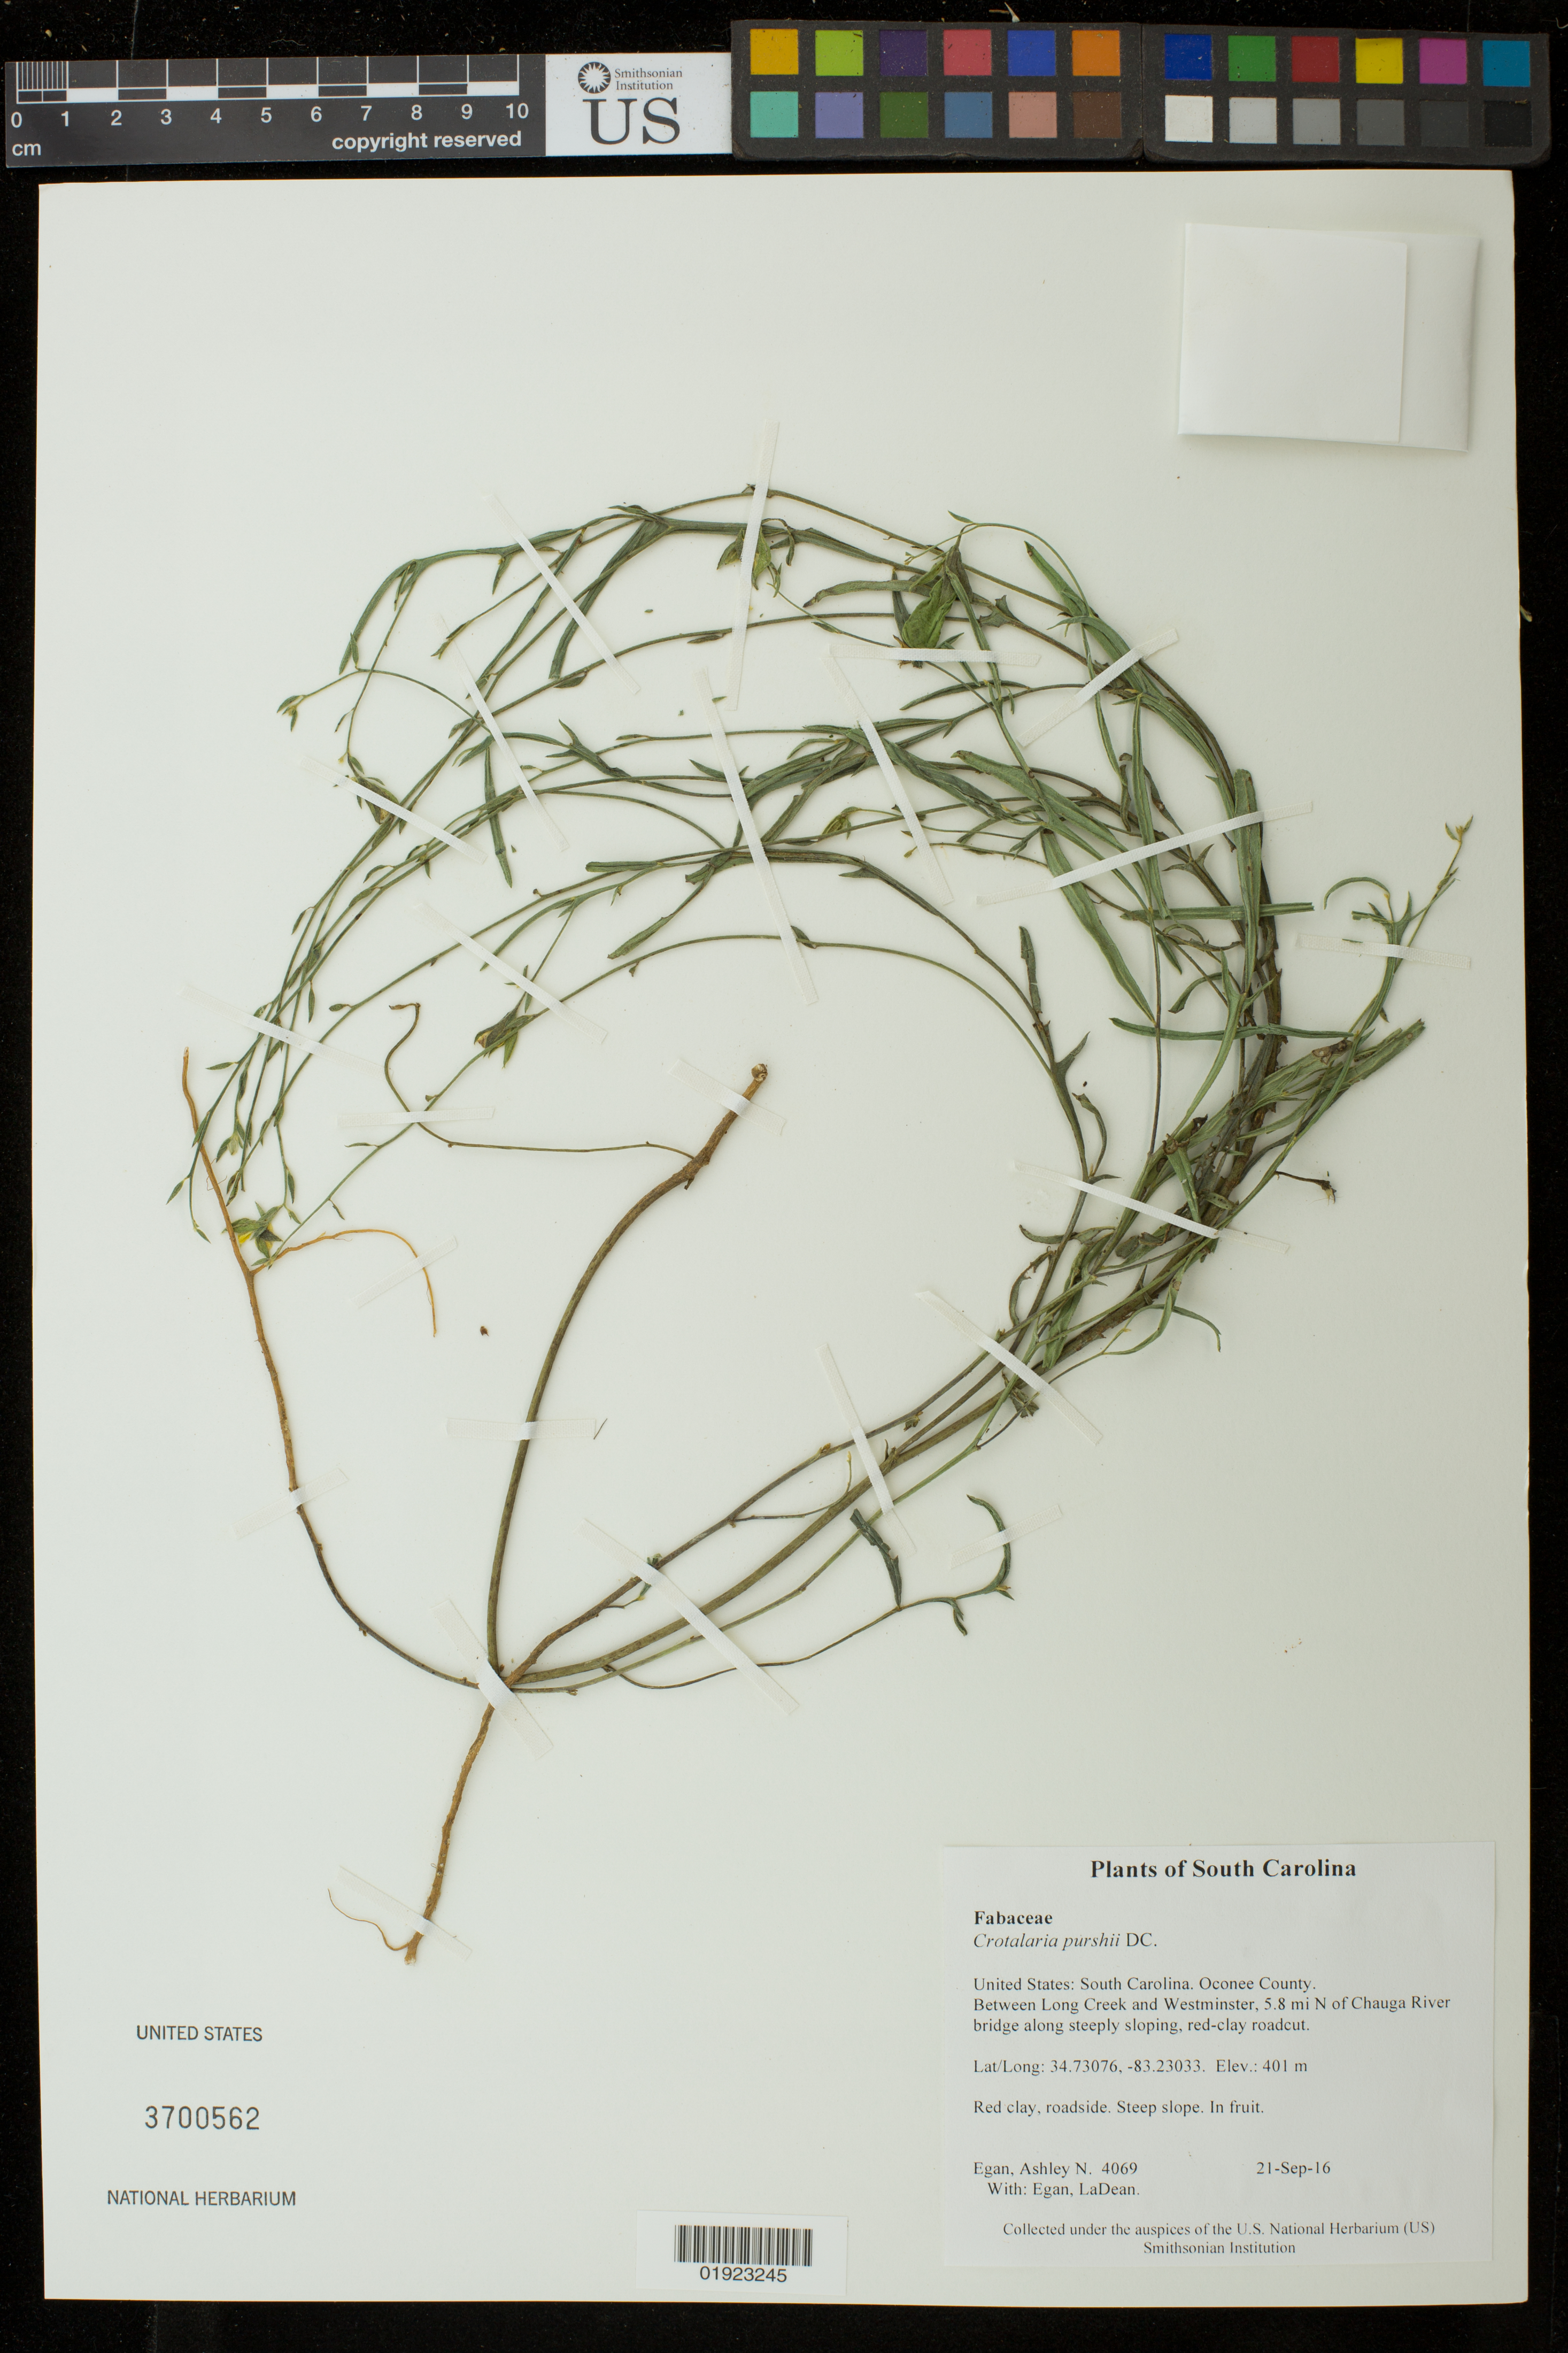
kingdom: Plantae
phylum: Tracheophyta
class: Magnoliopsida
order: Fabales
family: Fabaceae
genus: Crotalaria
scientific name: Crotalaria purshii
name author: DC.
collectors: A. N. Egan & L. Egan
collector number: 4069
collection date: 2016-09-21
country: United States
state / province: South Carolina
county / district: Oconee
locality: Between Long Creek and Westminster, 5.8 mi N of Chauga River bridge along steeply sloping, red-clay roadcut.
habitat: Red clay, roadside. Steep slope.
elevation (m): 122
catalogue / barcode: US 3700562